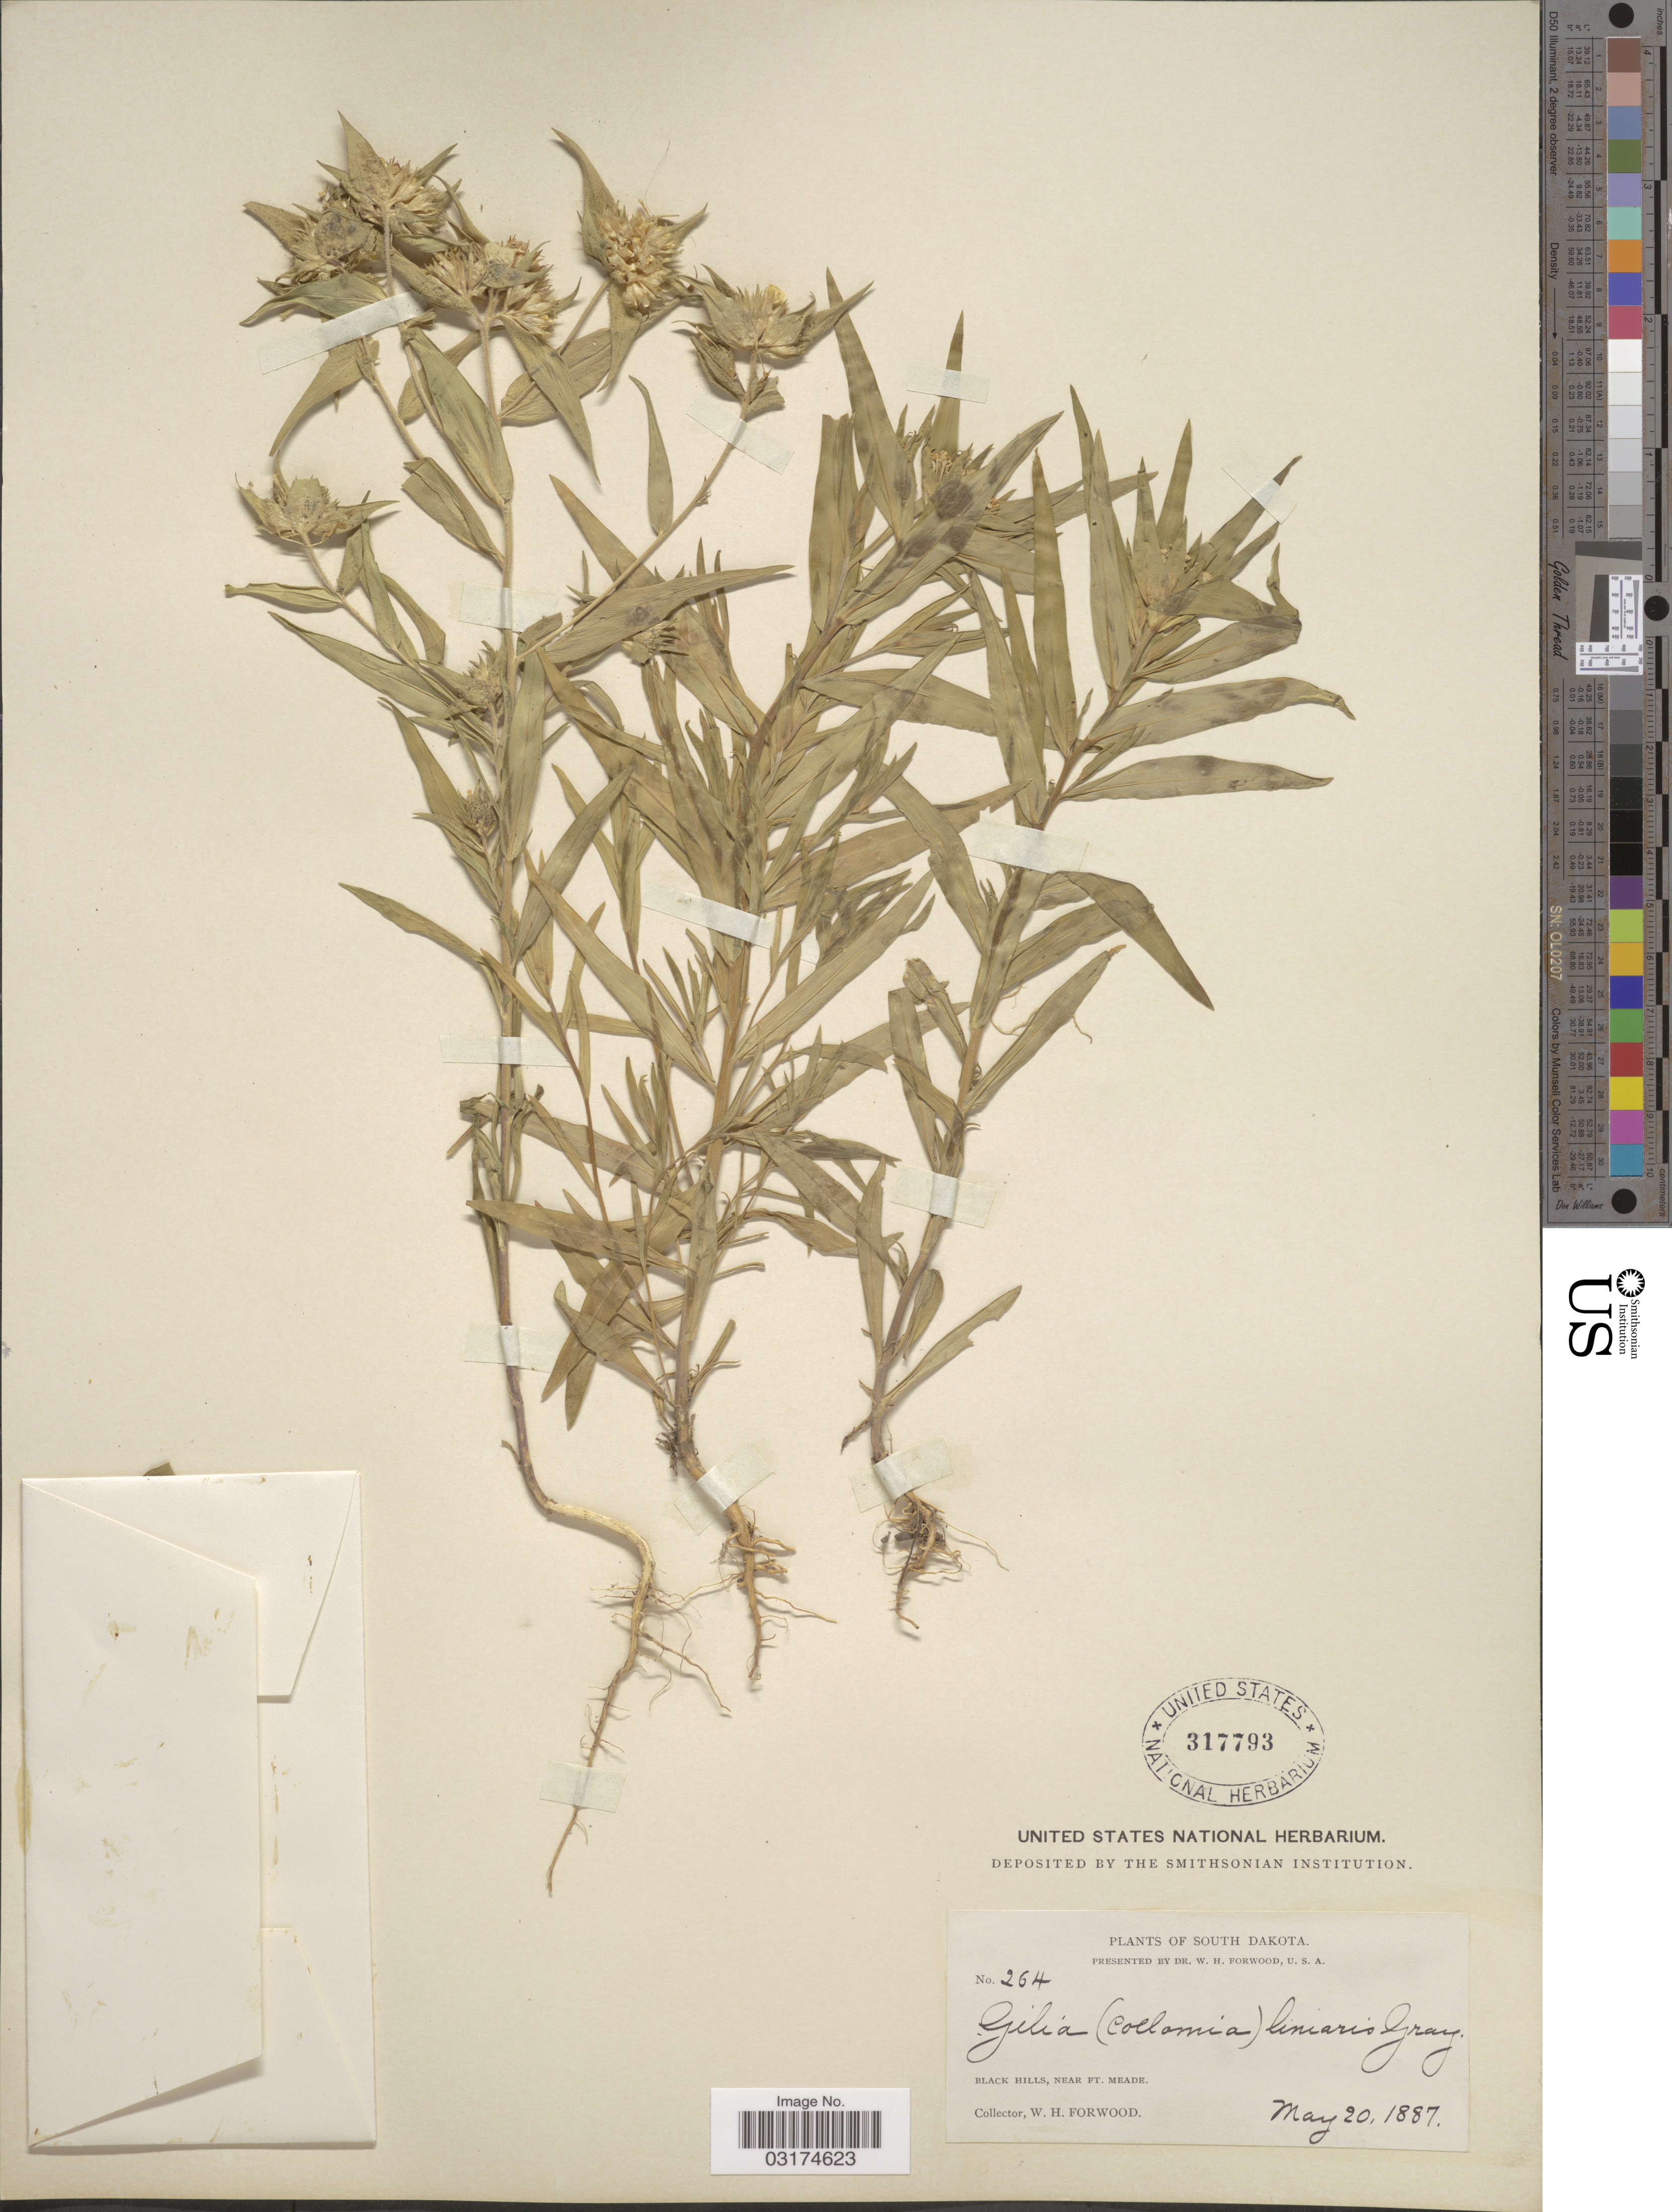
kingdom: Plantae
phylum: Tracheophyta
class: Magnoliopsida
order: Ericales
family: Polemoniaceae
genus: Collomia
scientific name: Collomia linearis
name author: Nutt.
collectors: W. Forwood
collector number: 264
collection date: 1887-05-20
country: United States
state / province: South Dakota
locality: Black Hills, near Ft. Meade.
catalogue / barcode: US 317793